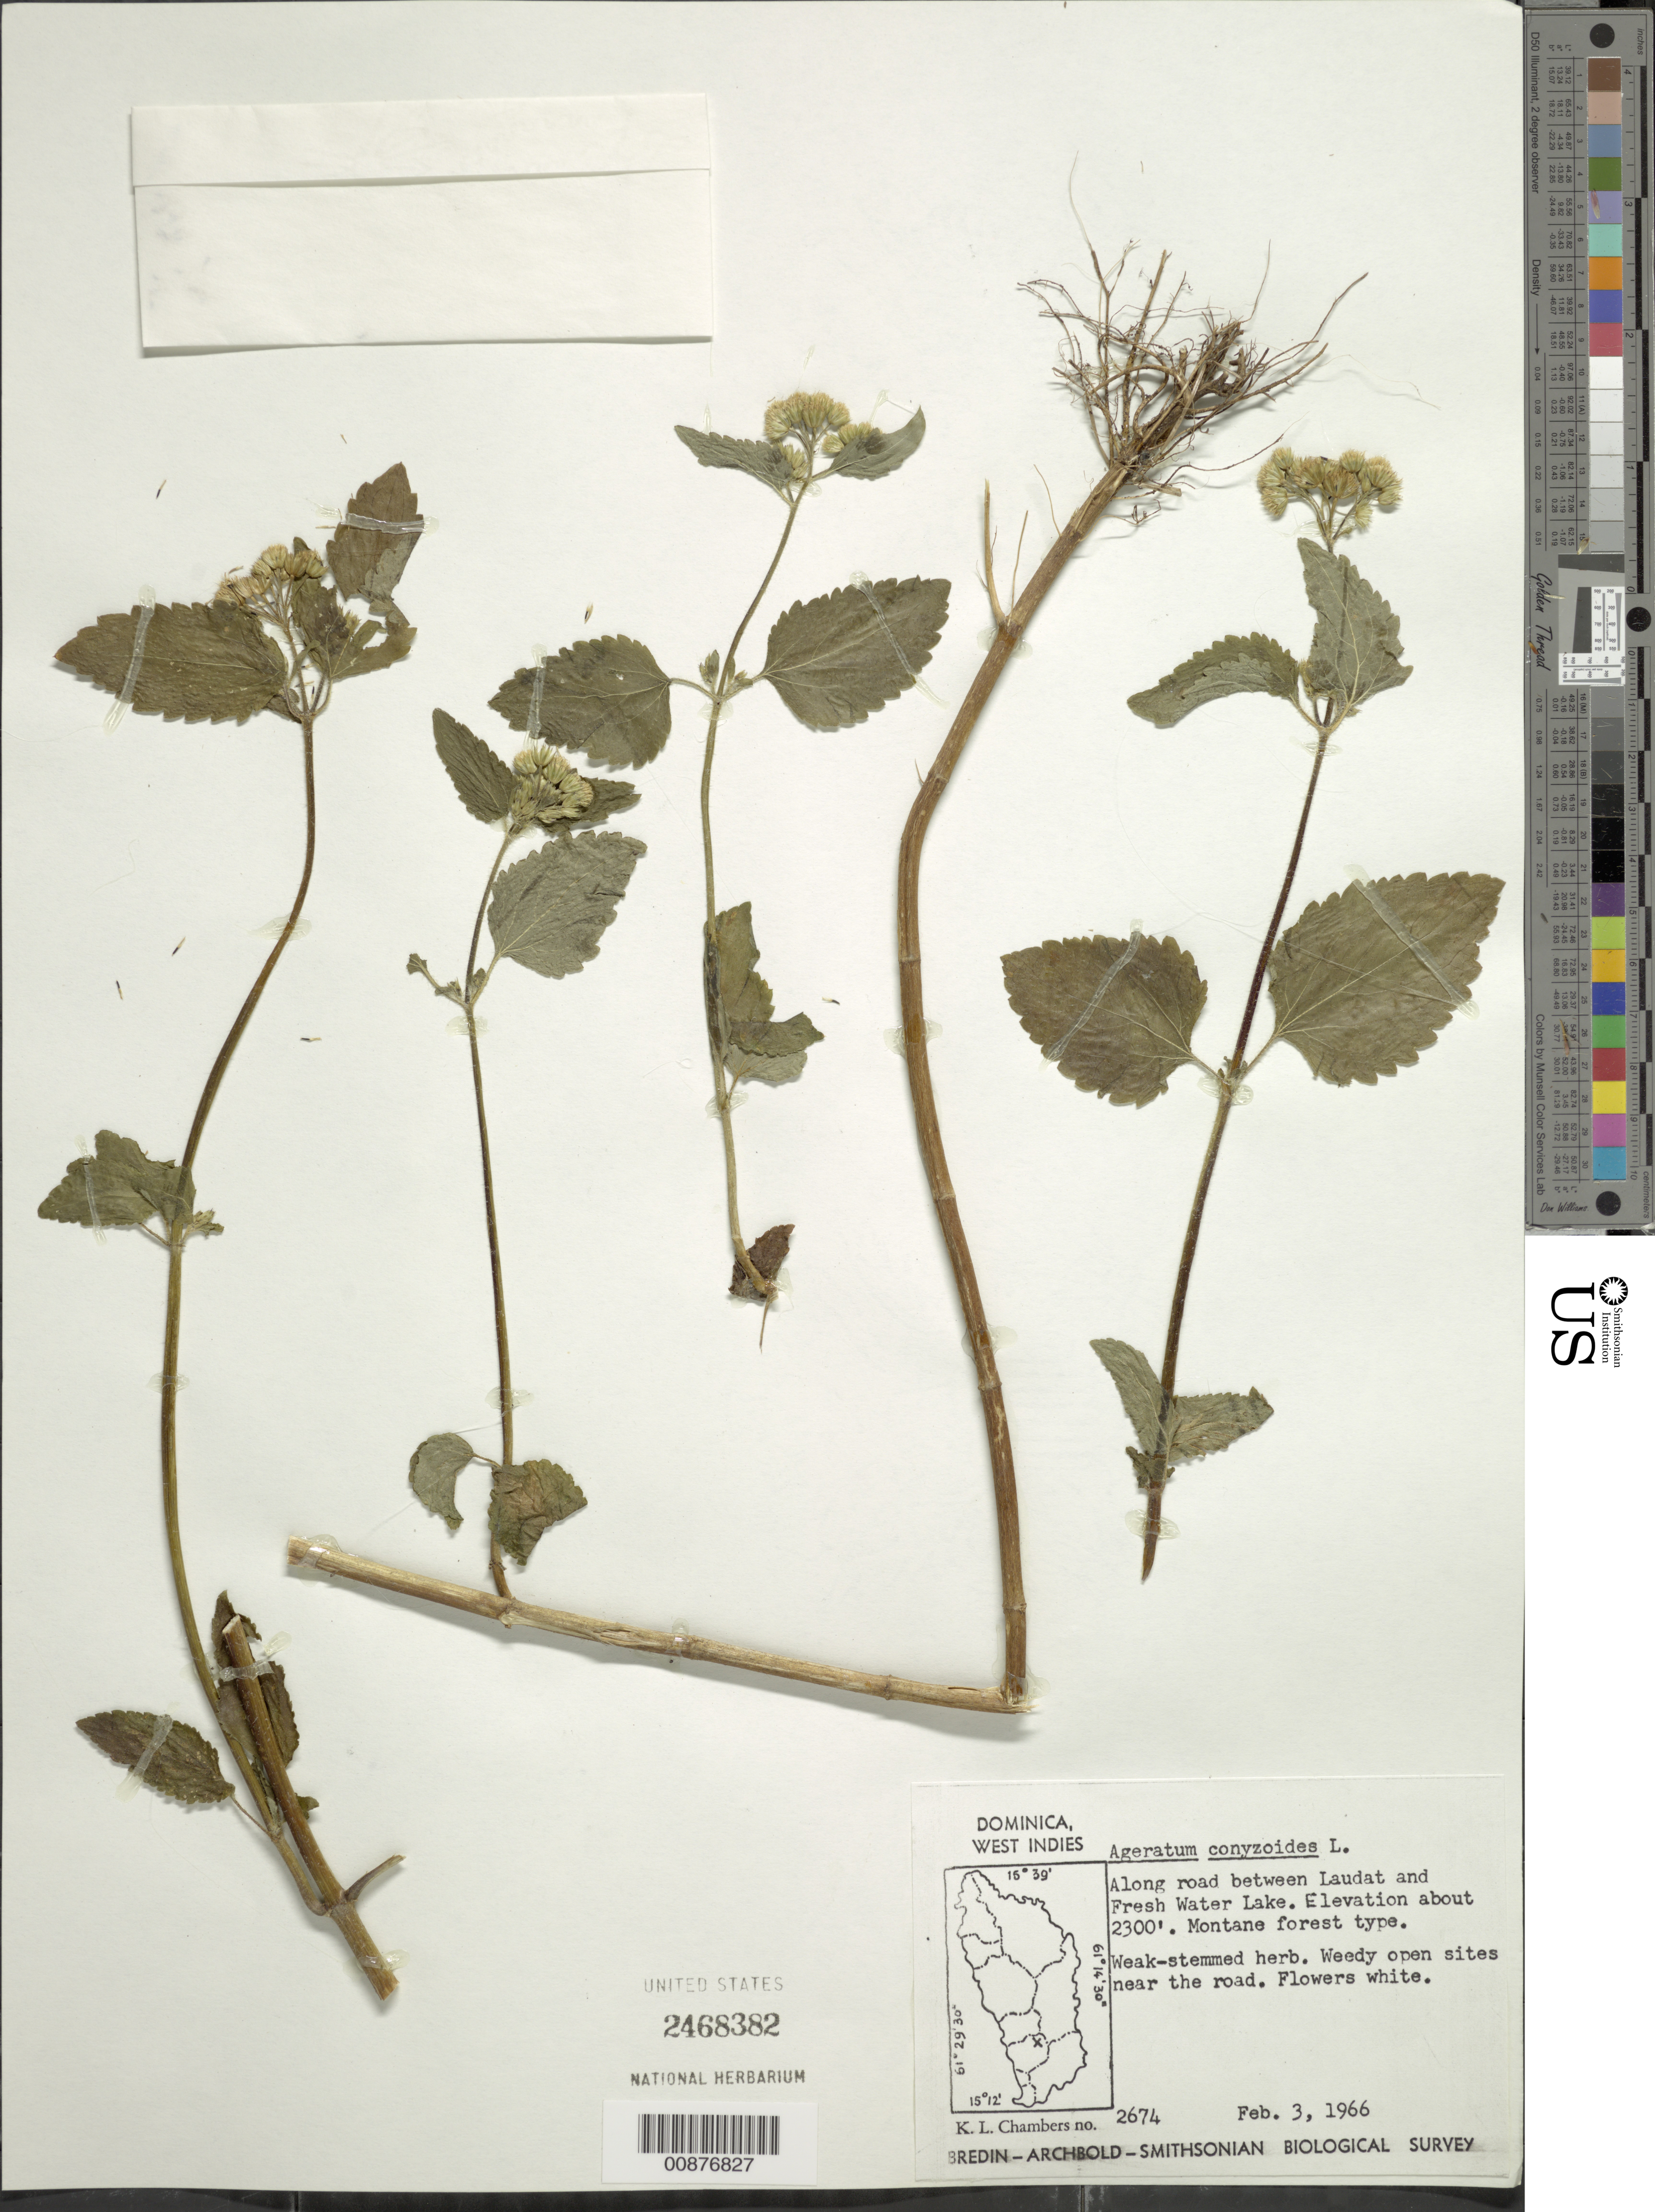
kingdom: Plantae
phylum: Tracheophyta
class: Magnoliopsida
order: Asterales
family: Asteraceae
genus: Ageratum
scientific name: Ageratum conyzoides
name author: L.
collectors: K. L. Chambers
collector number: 2674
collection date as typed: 03 Feb 1966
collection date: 1966-02-03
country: Dominica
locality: Along road between Laudat and Fresh Water Lake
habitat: Weedy open sites near road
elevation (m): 701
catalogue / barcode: US 2468382